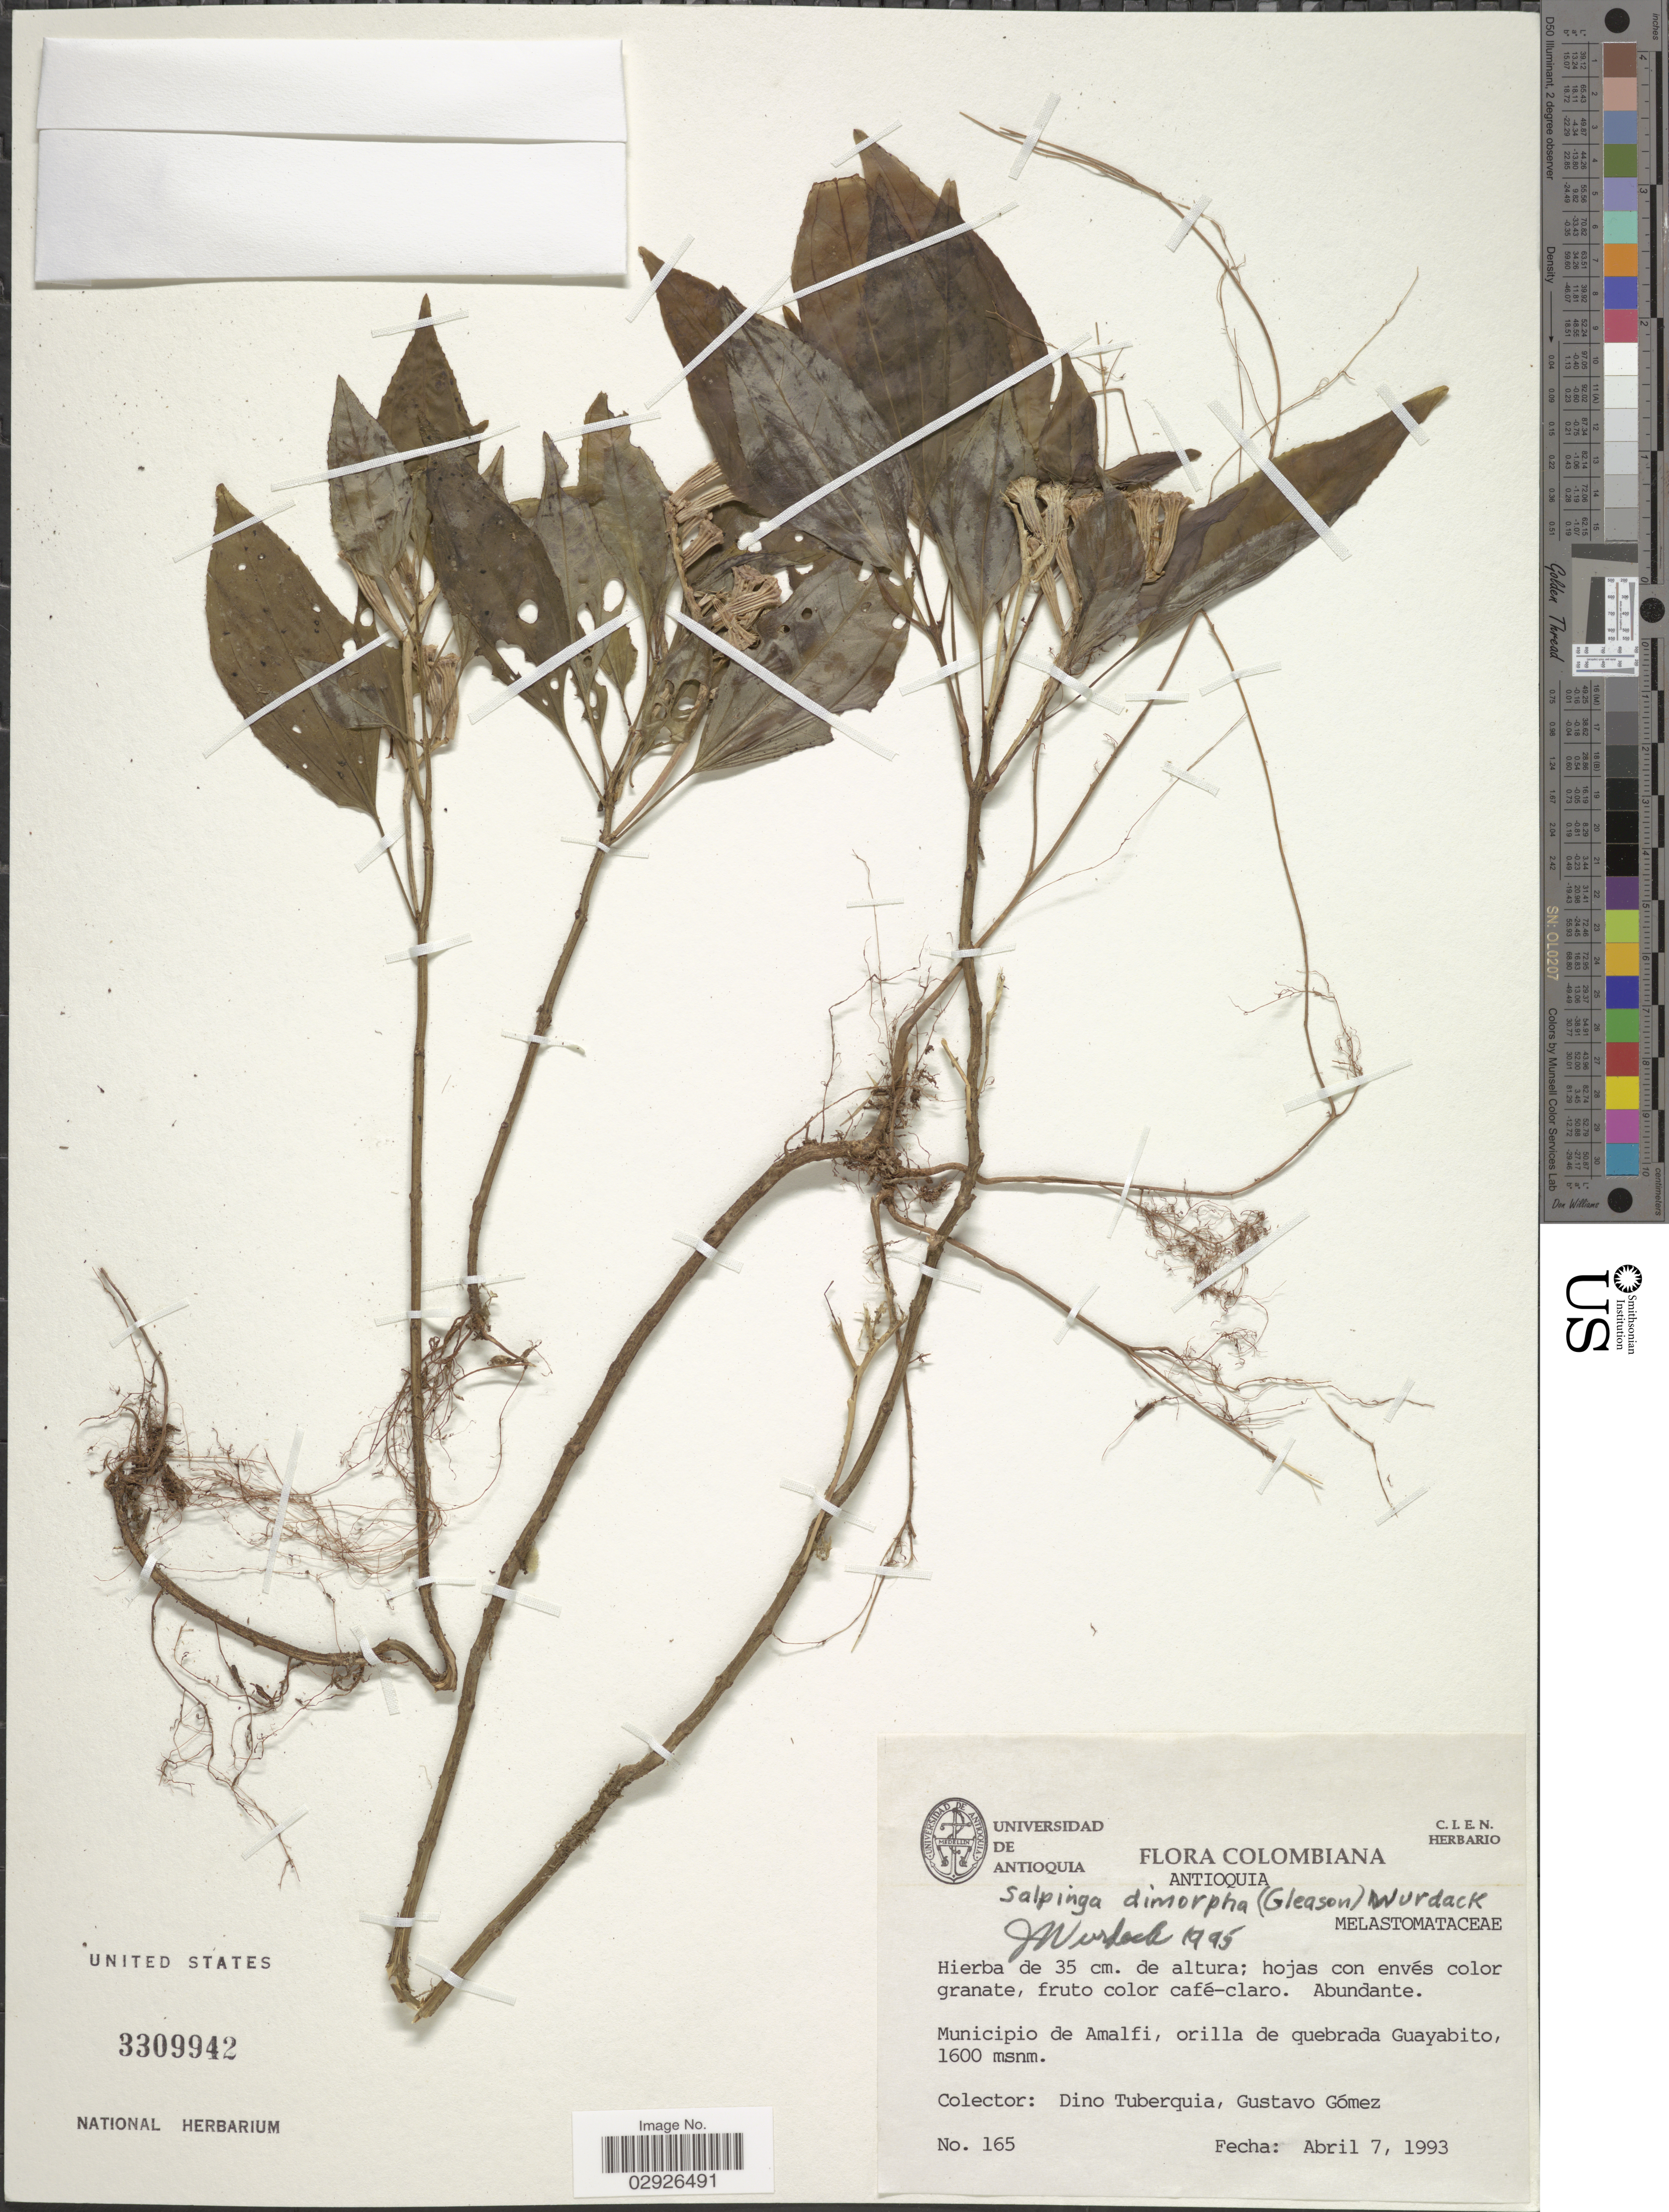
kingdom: Plantae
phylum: Tracheophyta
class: Magnoliopsida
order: Myrtales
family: Melastomataceae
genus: Salpinga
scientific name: Salpinga dimorpha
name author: (Gleason) Wurdack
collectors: D. Tuberquia & G. Gomez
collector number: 165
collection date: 1993-04-07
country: Colombia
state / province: Antioquia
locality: Municipio de Amalfi, orilla de quebrada Guayabito.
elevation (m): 1600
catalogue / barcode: US 3309942